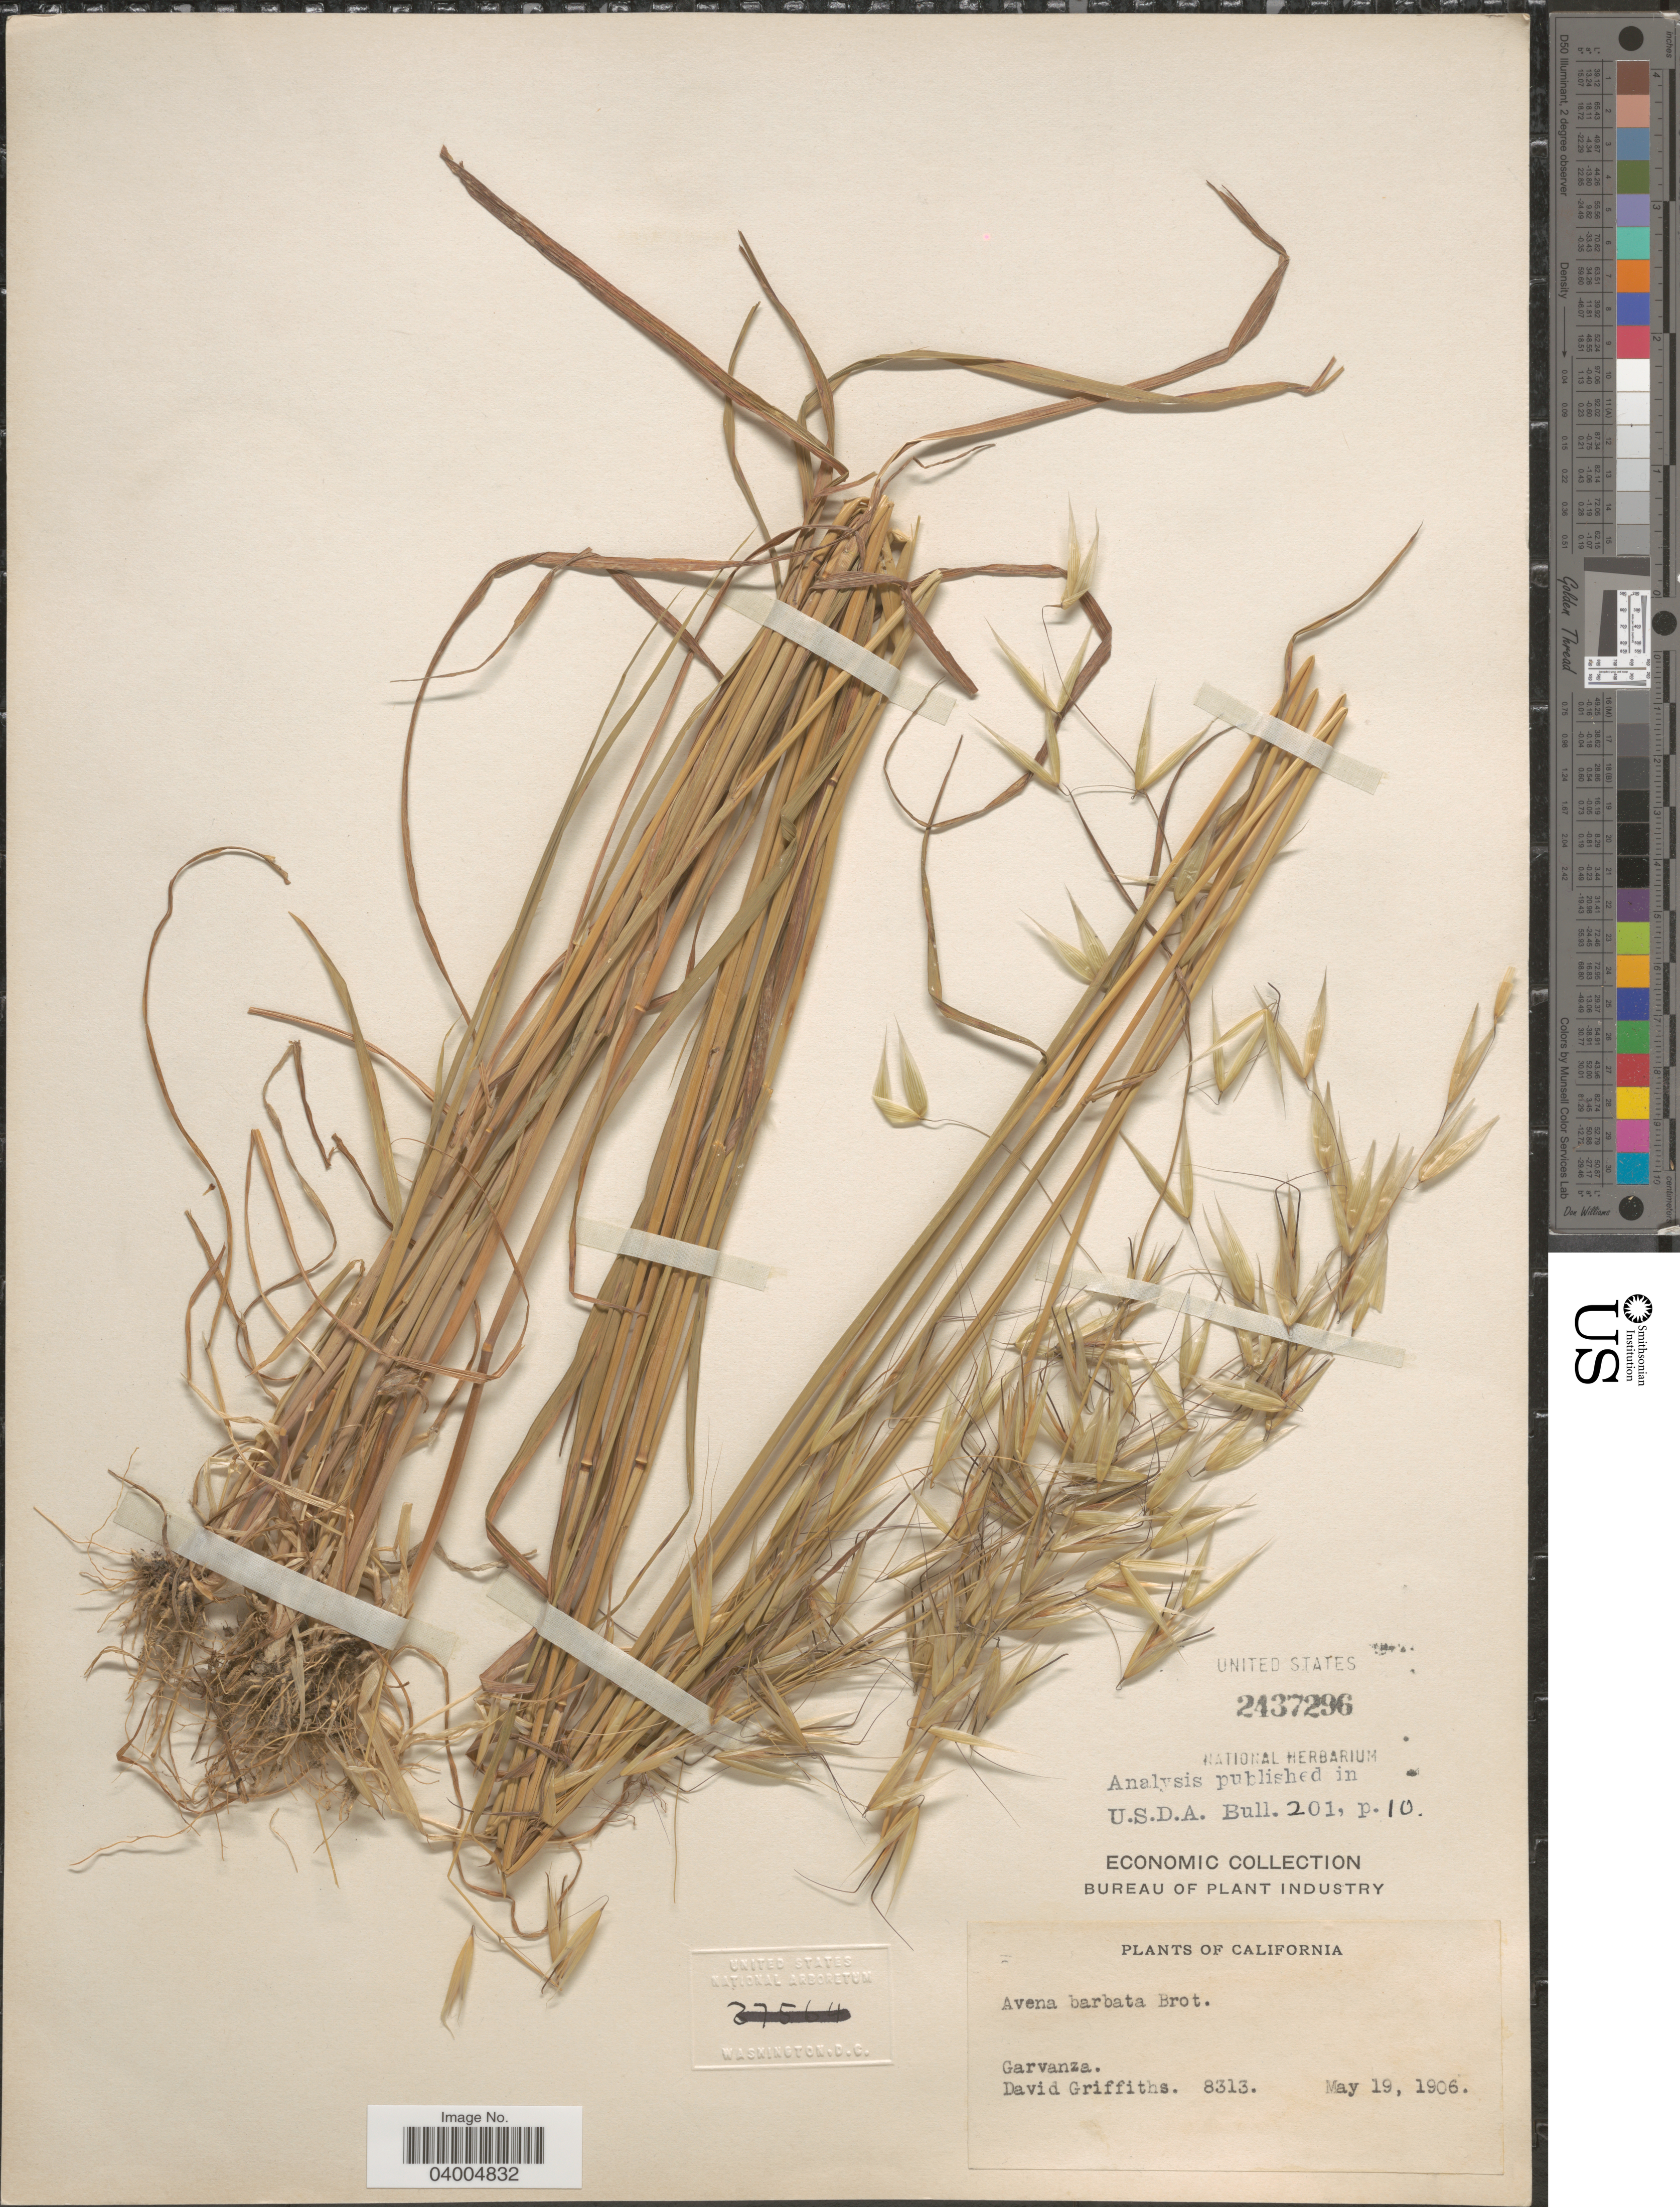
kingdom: Plantae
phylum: Tracheophyta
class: Liliopsida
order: Poales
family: Poaceae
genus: Avena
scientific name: Avena barbata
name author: Pott ex Link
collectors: D. Griffiths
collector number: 8313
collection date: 1906-05-19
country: United States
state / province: California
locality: Garvanza.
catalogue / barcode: US 2437296